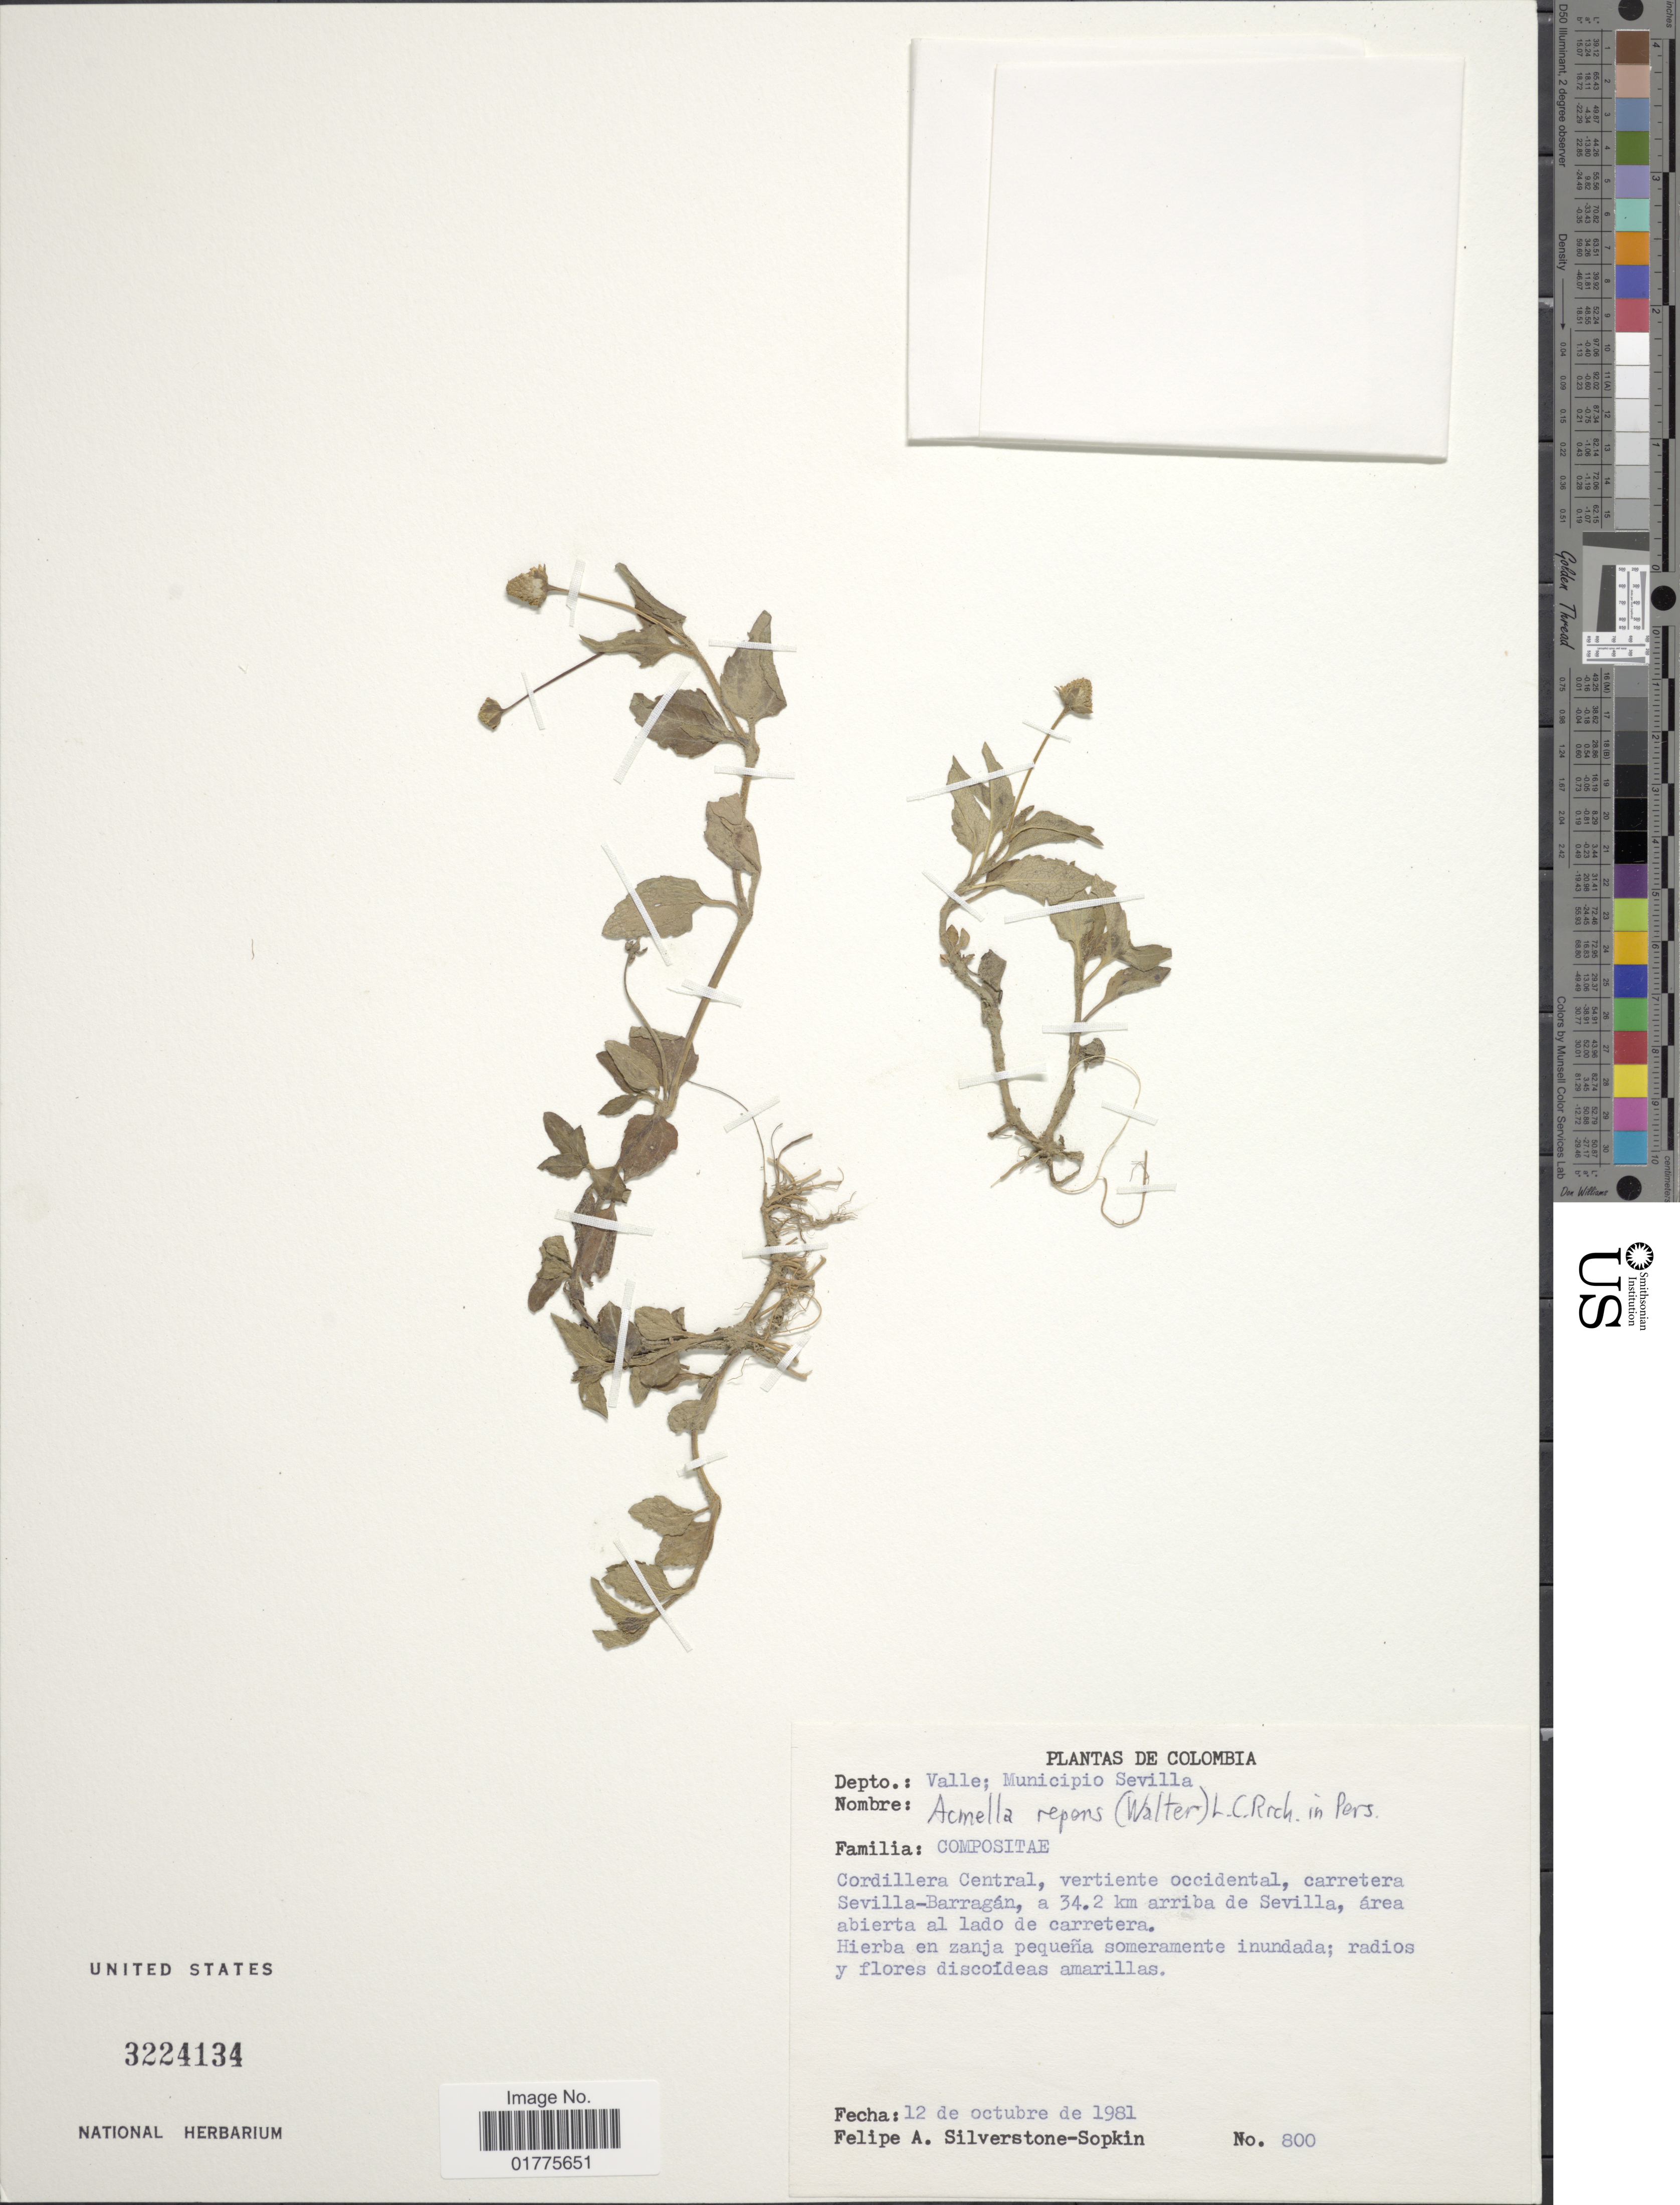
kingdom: Plantae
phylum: Tracheophyta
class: Magnoliopsida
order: Asterales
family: Asteraceae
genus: Acmella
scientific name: Acmella repens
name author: (Walter) Rich.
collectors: P. A. Silverstone-Sopkin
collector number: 800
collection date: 1981-10-12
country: Colombia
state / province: Valle del Cauca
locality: Municipio Sevilla, Cordillera Central, vertiente occidental, carretera Sevilla-Baragán, a 34.2 km arriba de Sevilla, área abierta al lado de carretera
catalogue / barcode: US 3224134